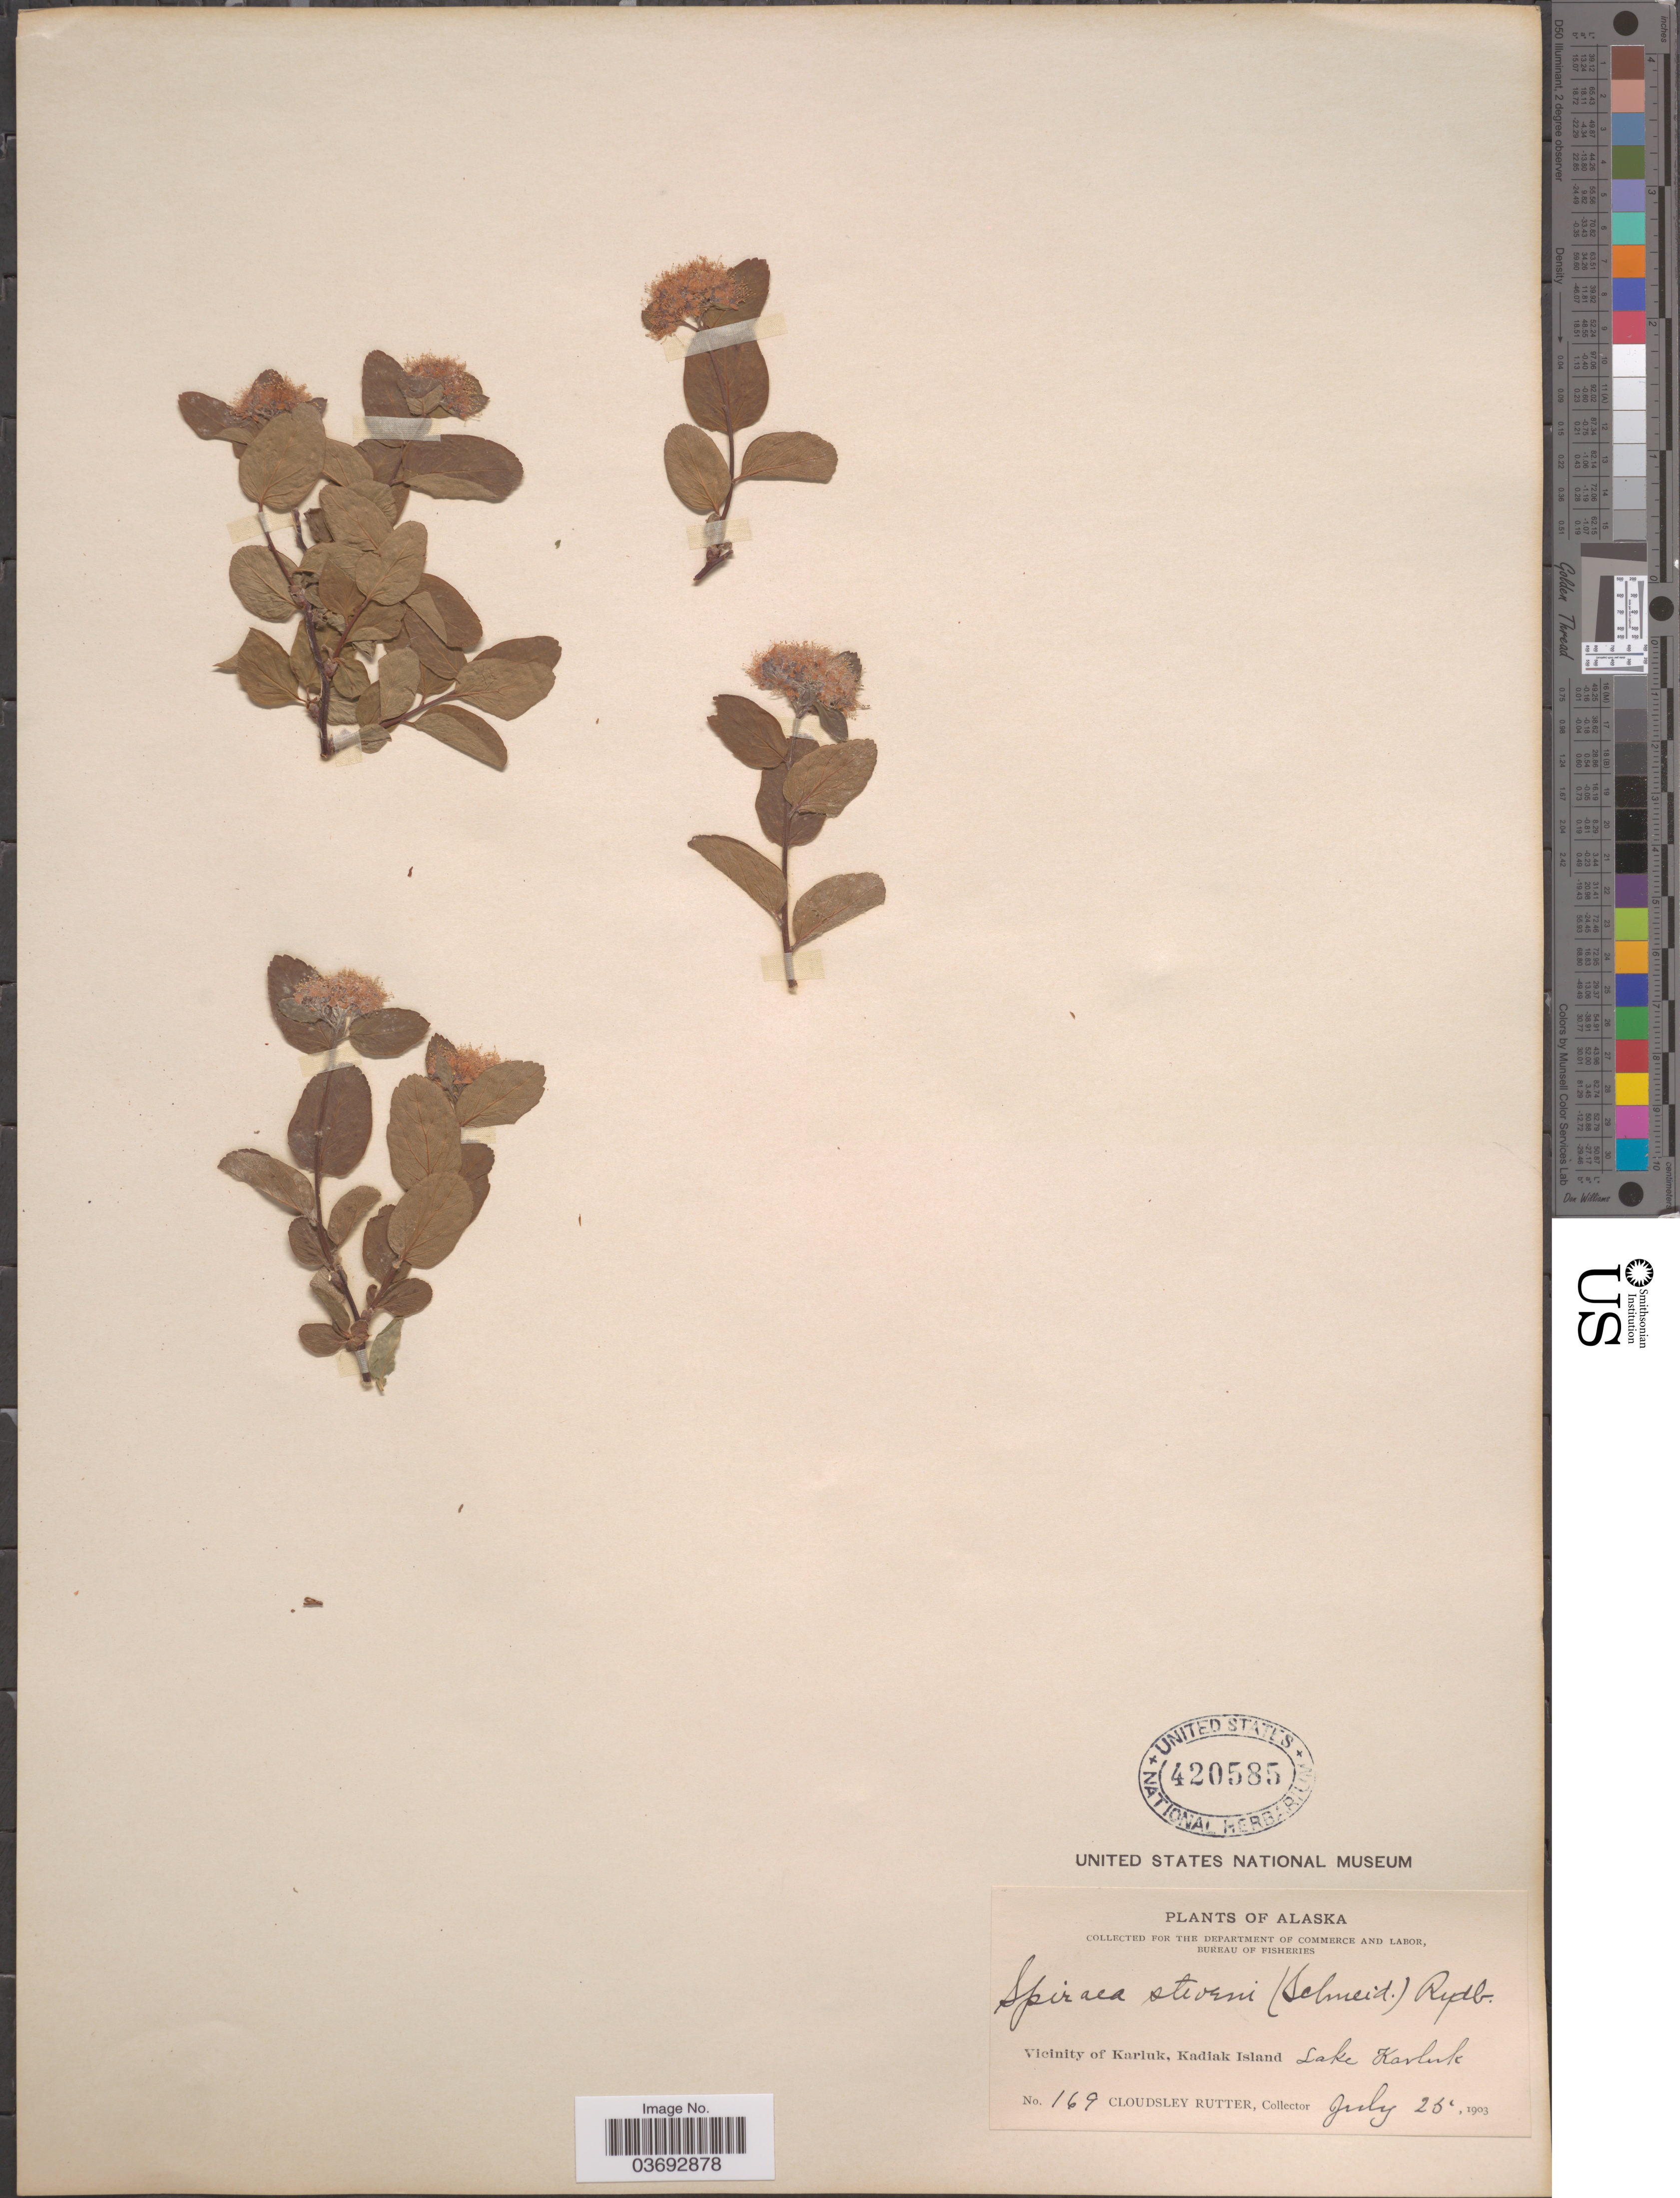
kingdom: Plantae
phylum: Tracheophyta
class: Magnoliopsida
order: Rosales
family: Rosaceae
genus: Spiraea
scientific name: Spiraea stevenii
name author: (C.K. Schneid.) Rydb.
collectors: C. Rutter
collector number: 169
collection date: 1903-07-25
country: United States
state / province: Alaska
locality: Vicinity of Karluk, Kadiak Island. Lake Karluk.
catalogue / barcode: US 420585